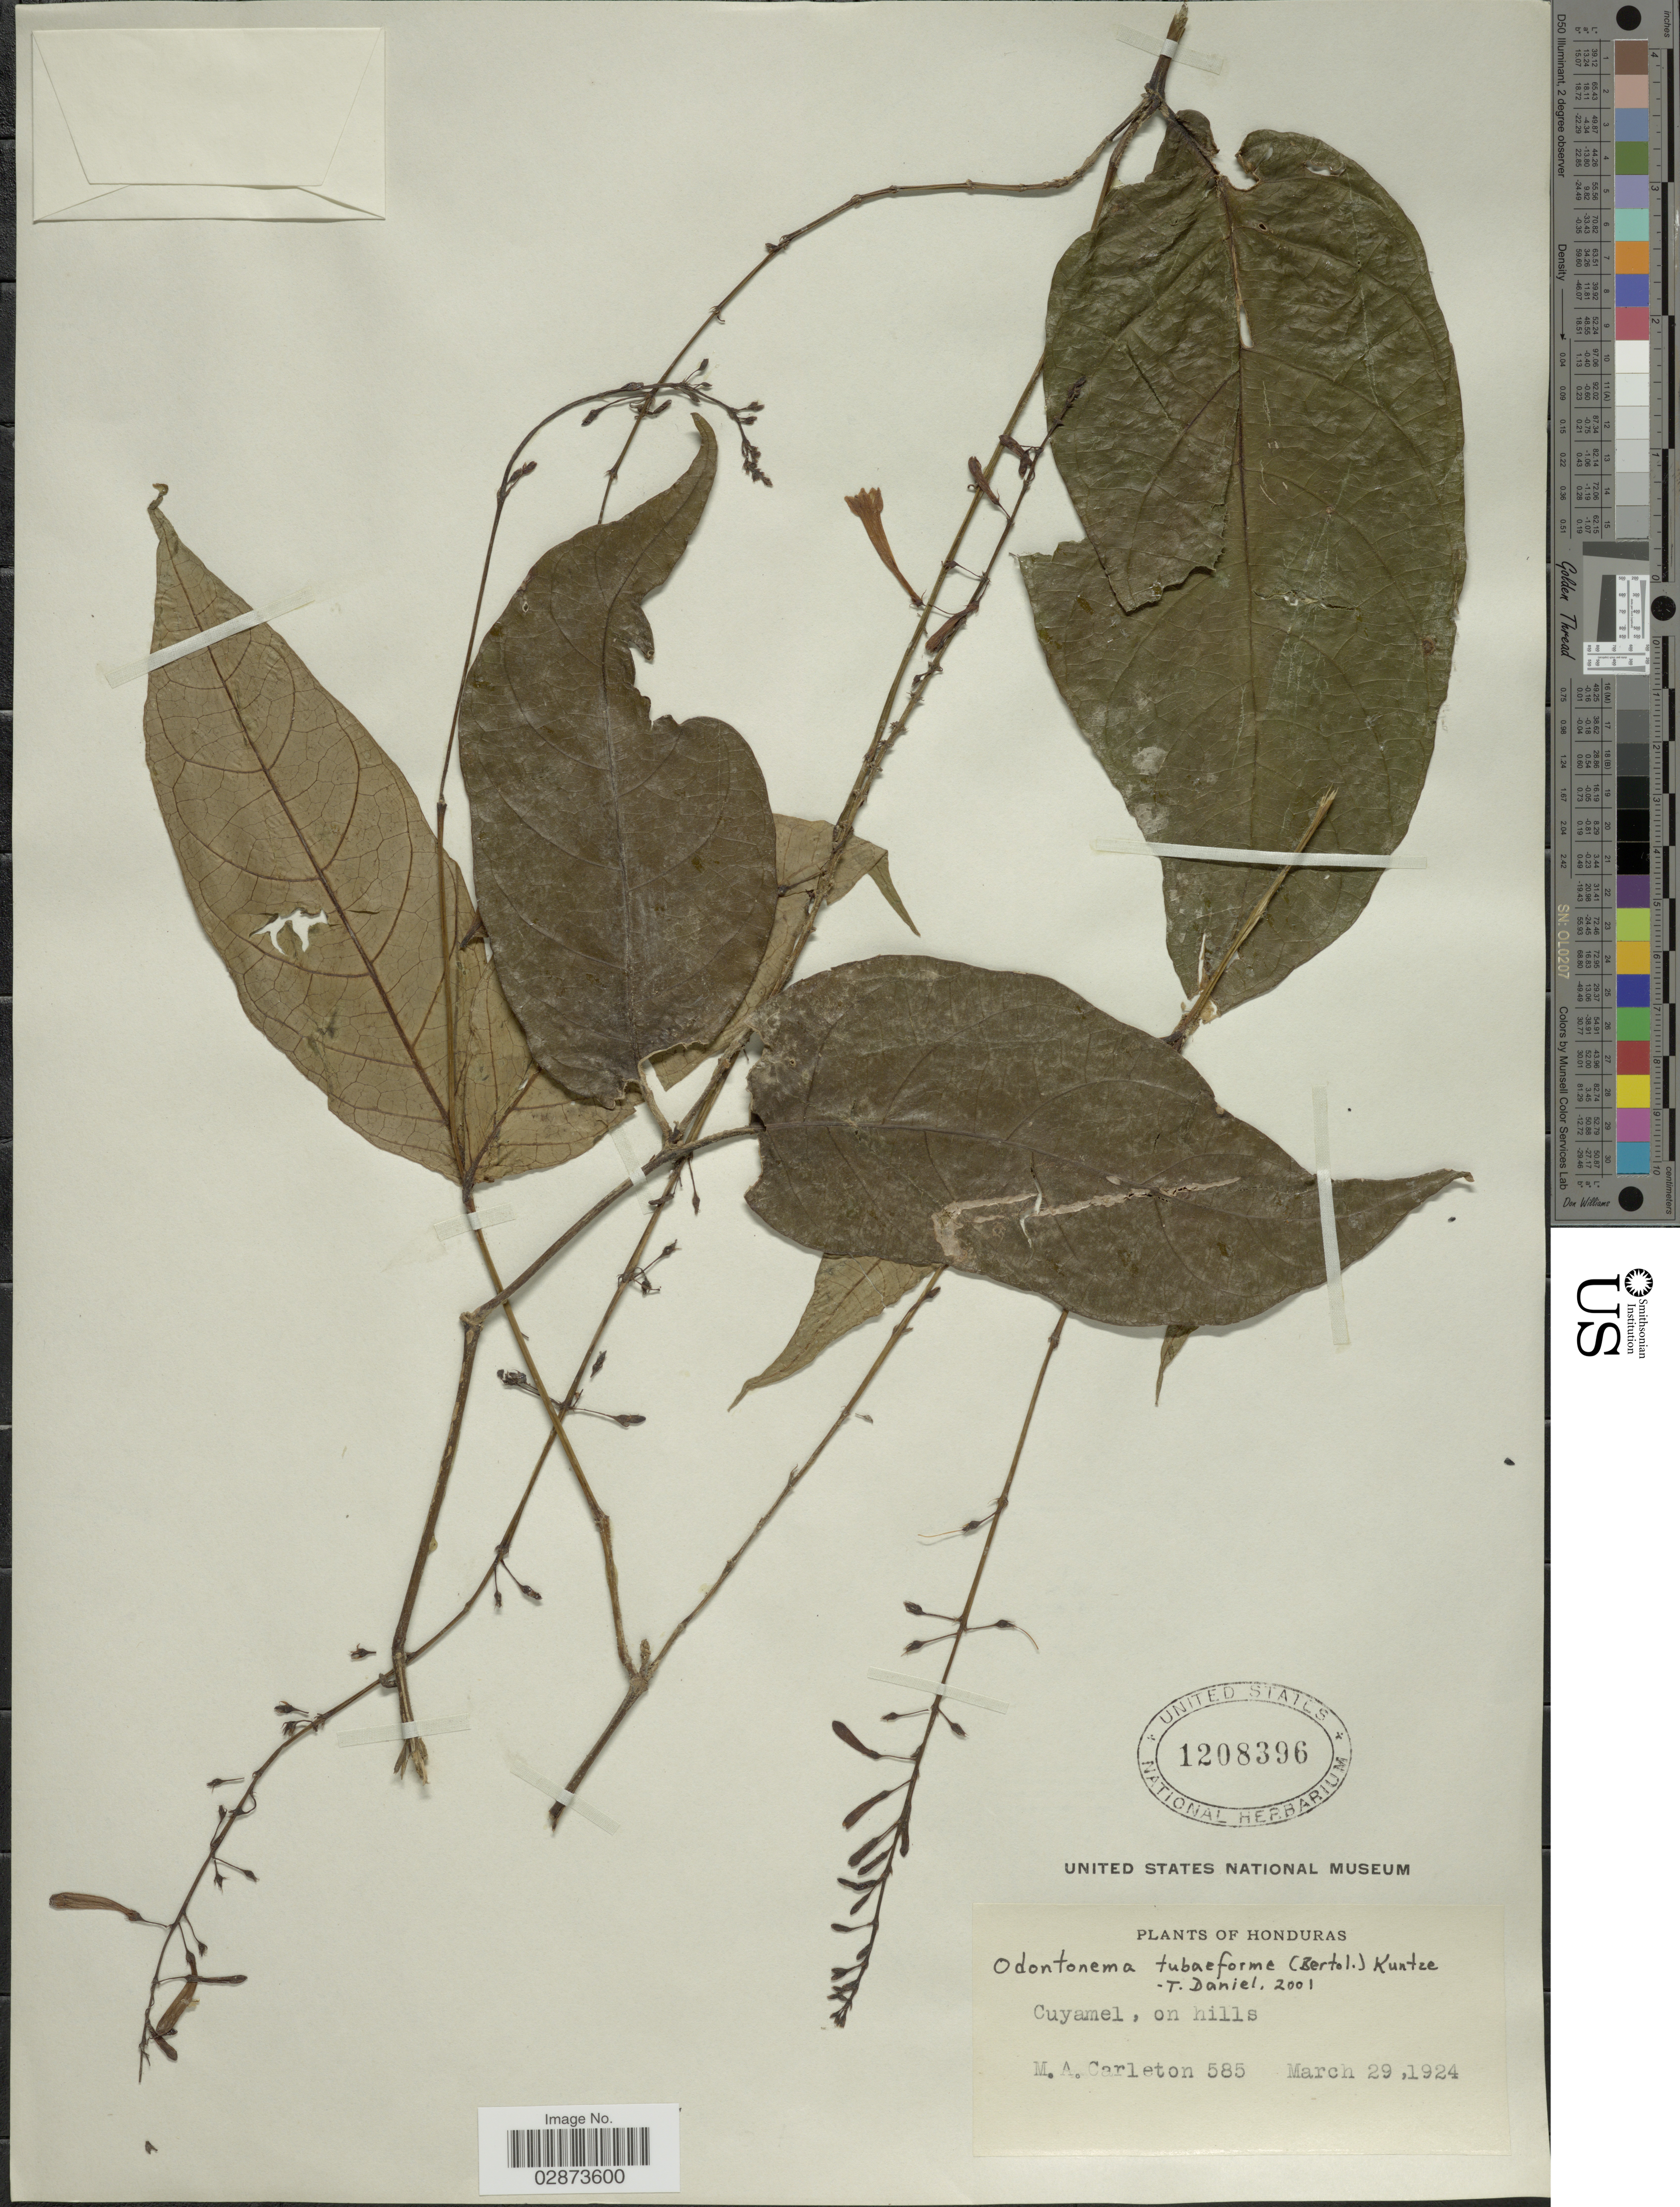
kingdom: Plantae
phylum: Tracheophyta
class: Magnoliopsida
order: Lamiales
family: Acanthaceae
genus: Odontonema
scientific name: Odontonema tubaeforme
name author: (Bertol.) Kuntze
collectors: M. A. Carleton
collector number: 585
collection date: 1924-03-29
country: Honduras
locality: Cuyamel, on hills.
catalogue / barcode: US 1208396